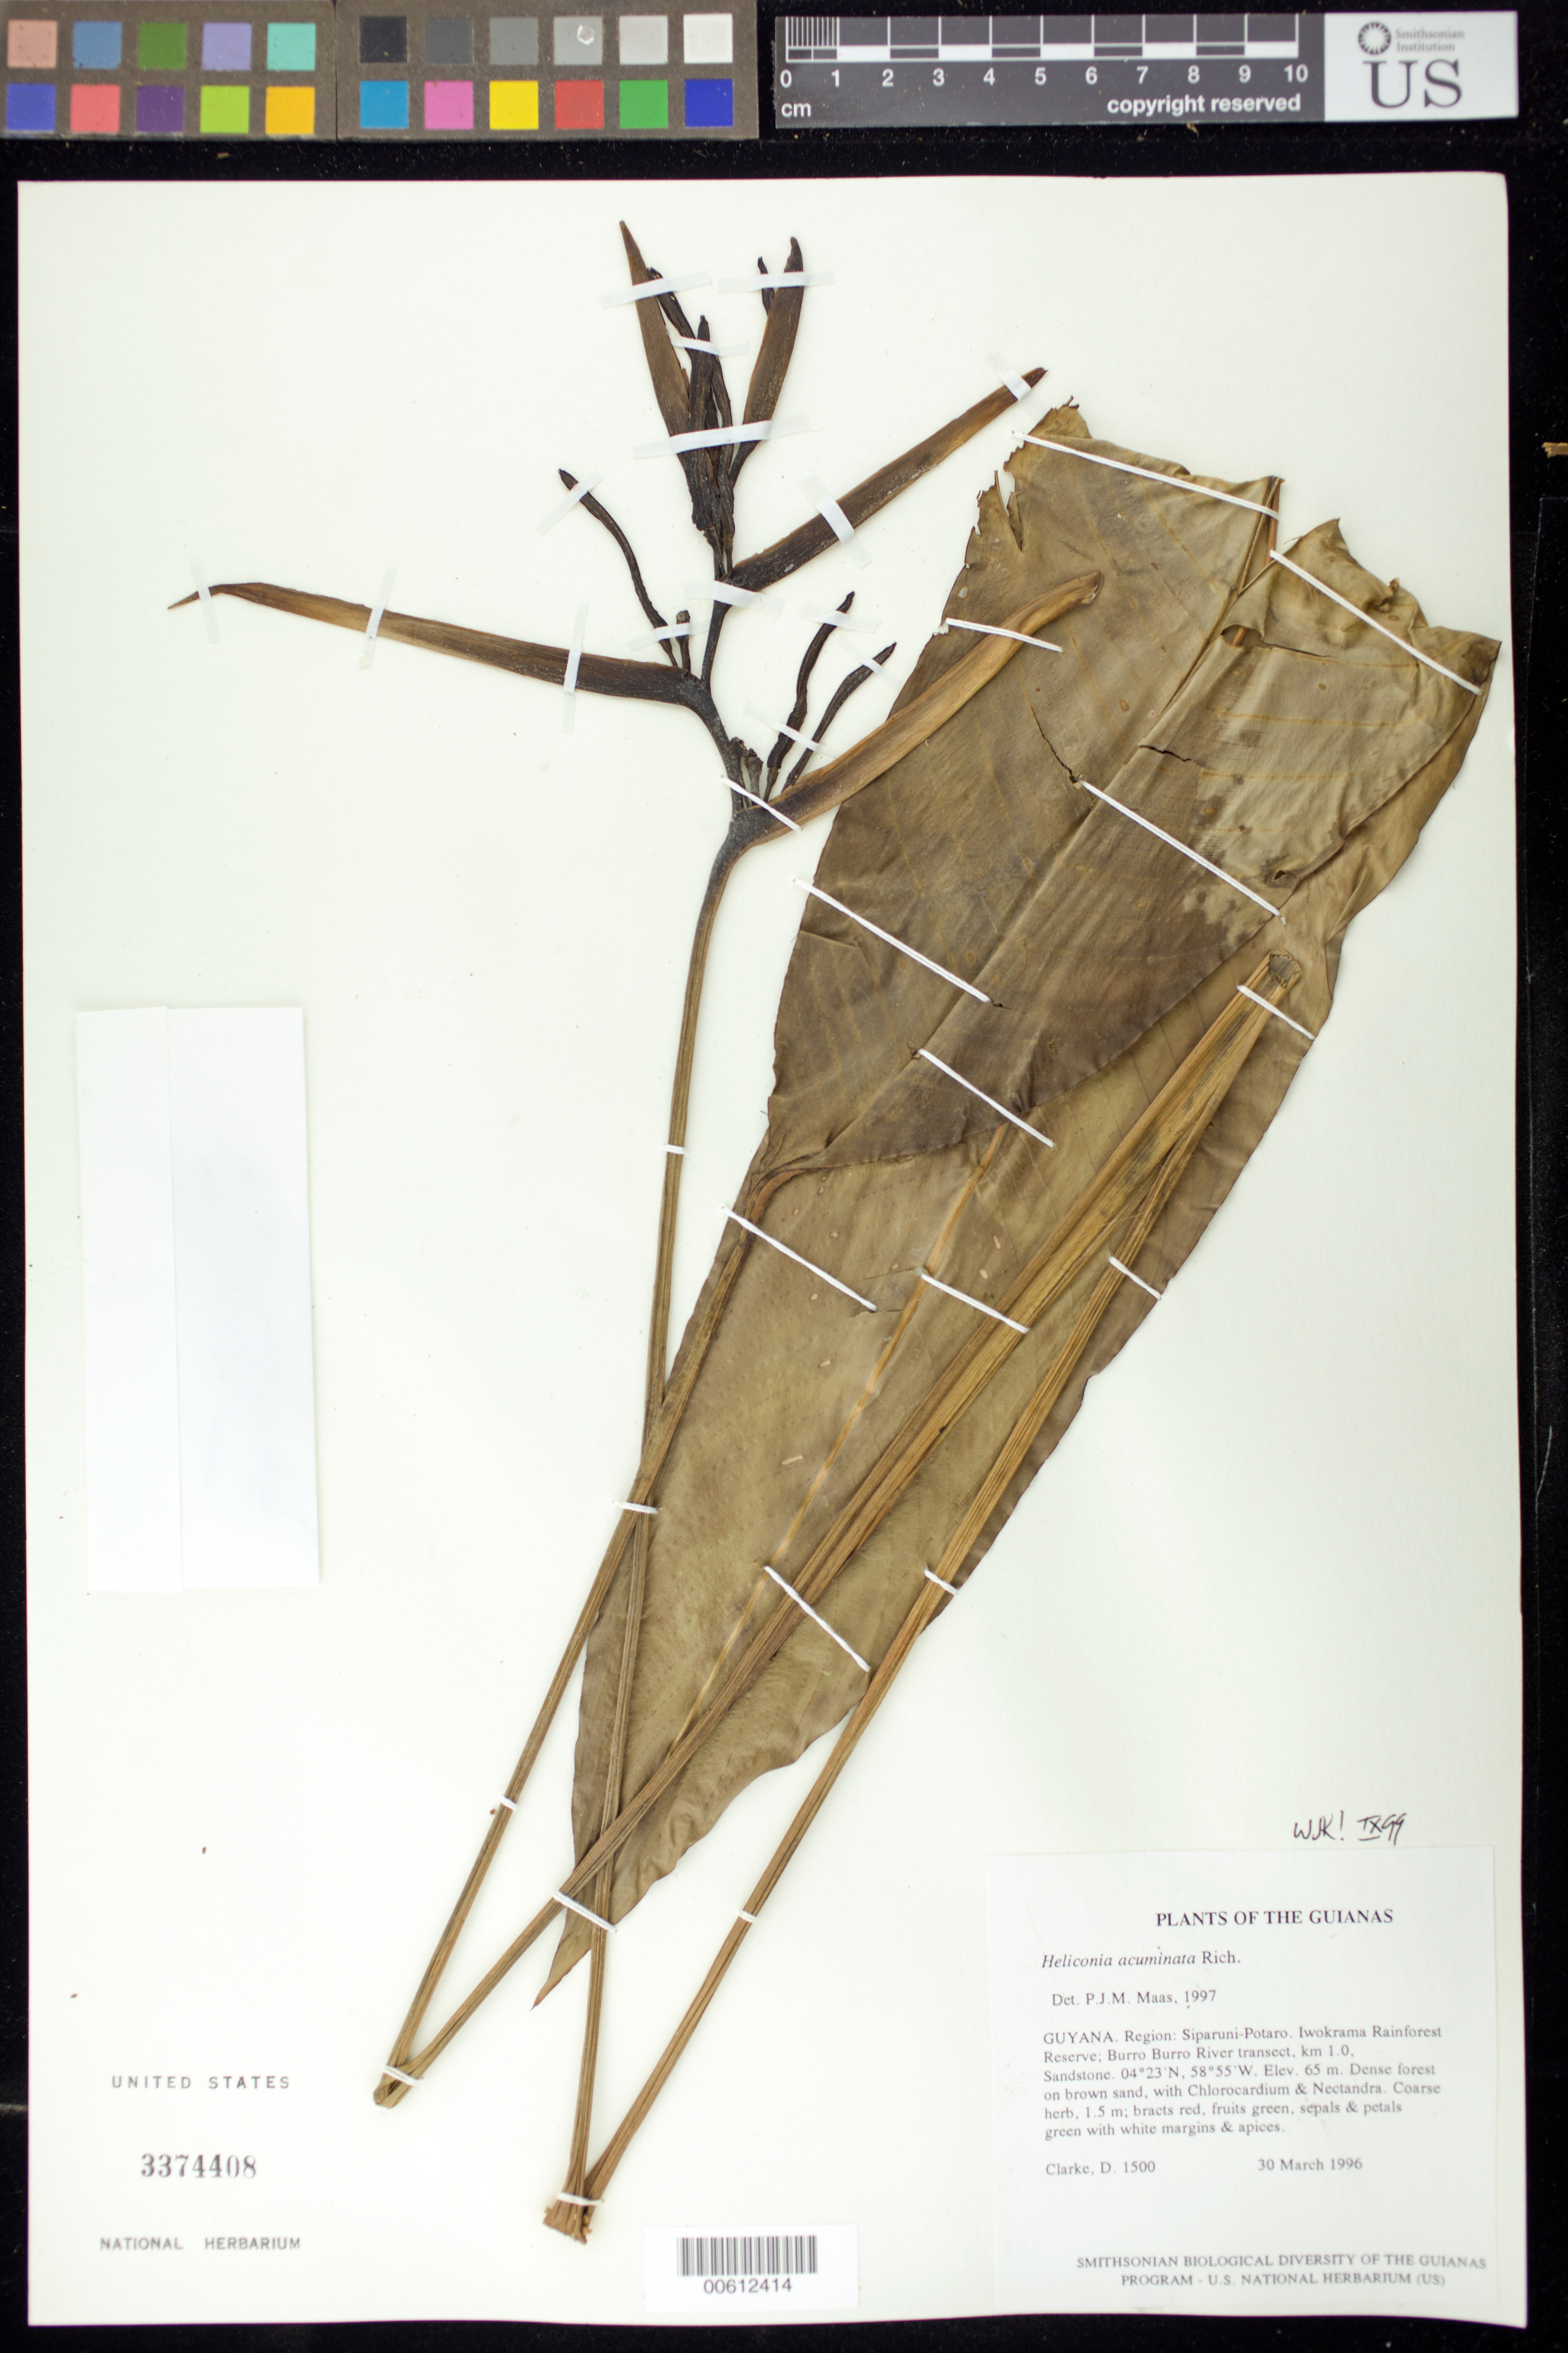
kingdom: Plantae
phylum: Tracheophyta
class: Liliopsida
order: Zingiberales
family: Heliconiaceae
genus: Heliconia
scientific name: Heliconia acuminata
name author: A. Rich.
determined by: Maas, Paul J. M.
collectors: H. D. Clarke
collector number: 1500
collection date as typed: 30 March 1996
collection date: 1996-03-30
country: Guyana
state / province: Potaro-Siparuni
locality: Iwokrama Rainforest Reserve; Burro Burro River transect, km 1.0, Sandstone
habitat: Dense forest on brown sand, with Chlorocardium & Nectandra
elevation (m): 65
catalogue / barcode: US 3374408